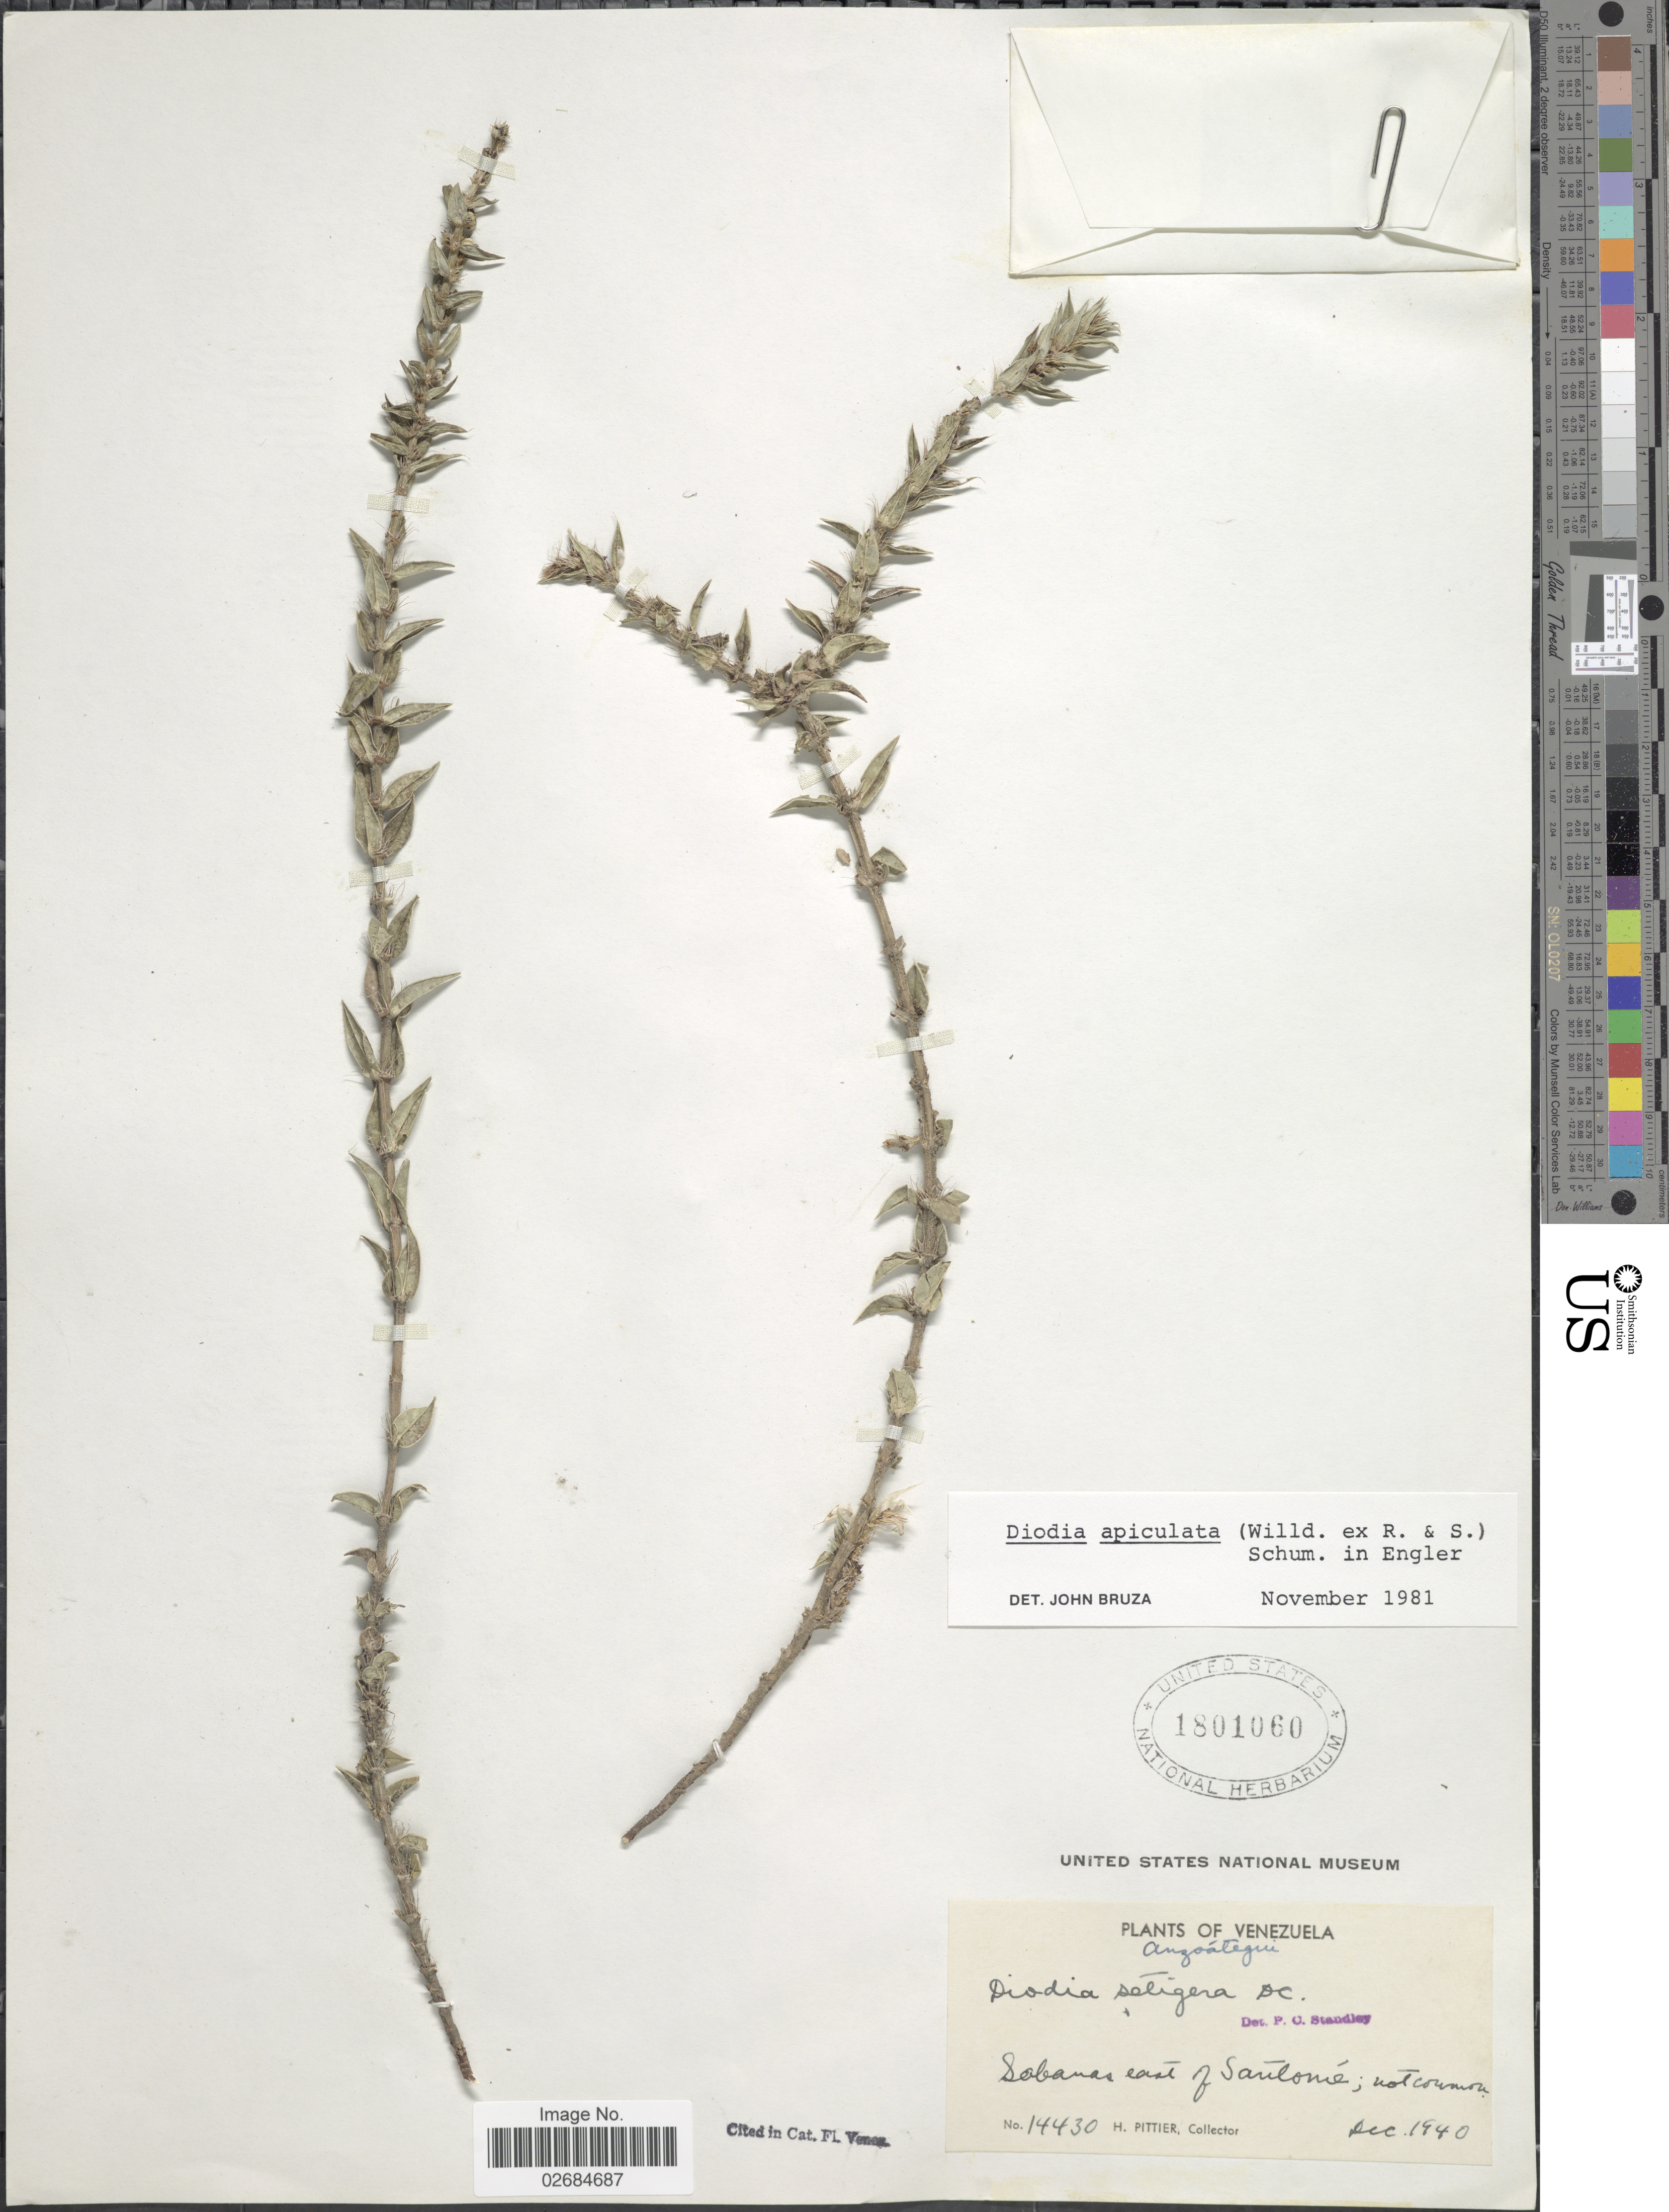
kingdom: Plantae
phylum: Tracheophyta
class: Magnoliopsida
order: Gentianales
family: Rubiaceae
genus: Diodia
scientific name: Diodia apiculata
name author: (Willd. ex Roem. & Schult.) K. Schum.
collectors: H. F. Pittier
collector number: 14430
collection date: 1940-12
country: Venezuela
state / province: Anzoategui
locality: Sabanas east of Santome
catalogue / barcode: US 1801060